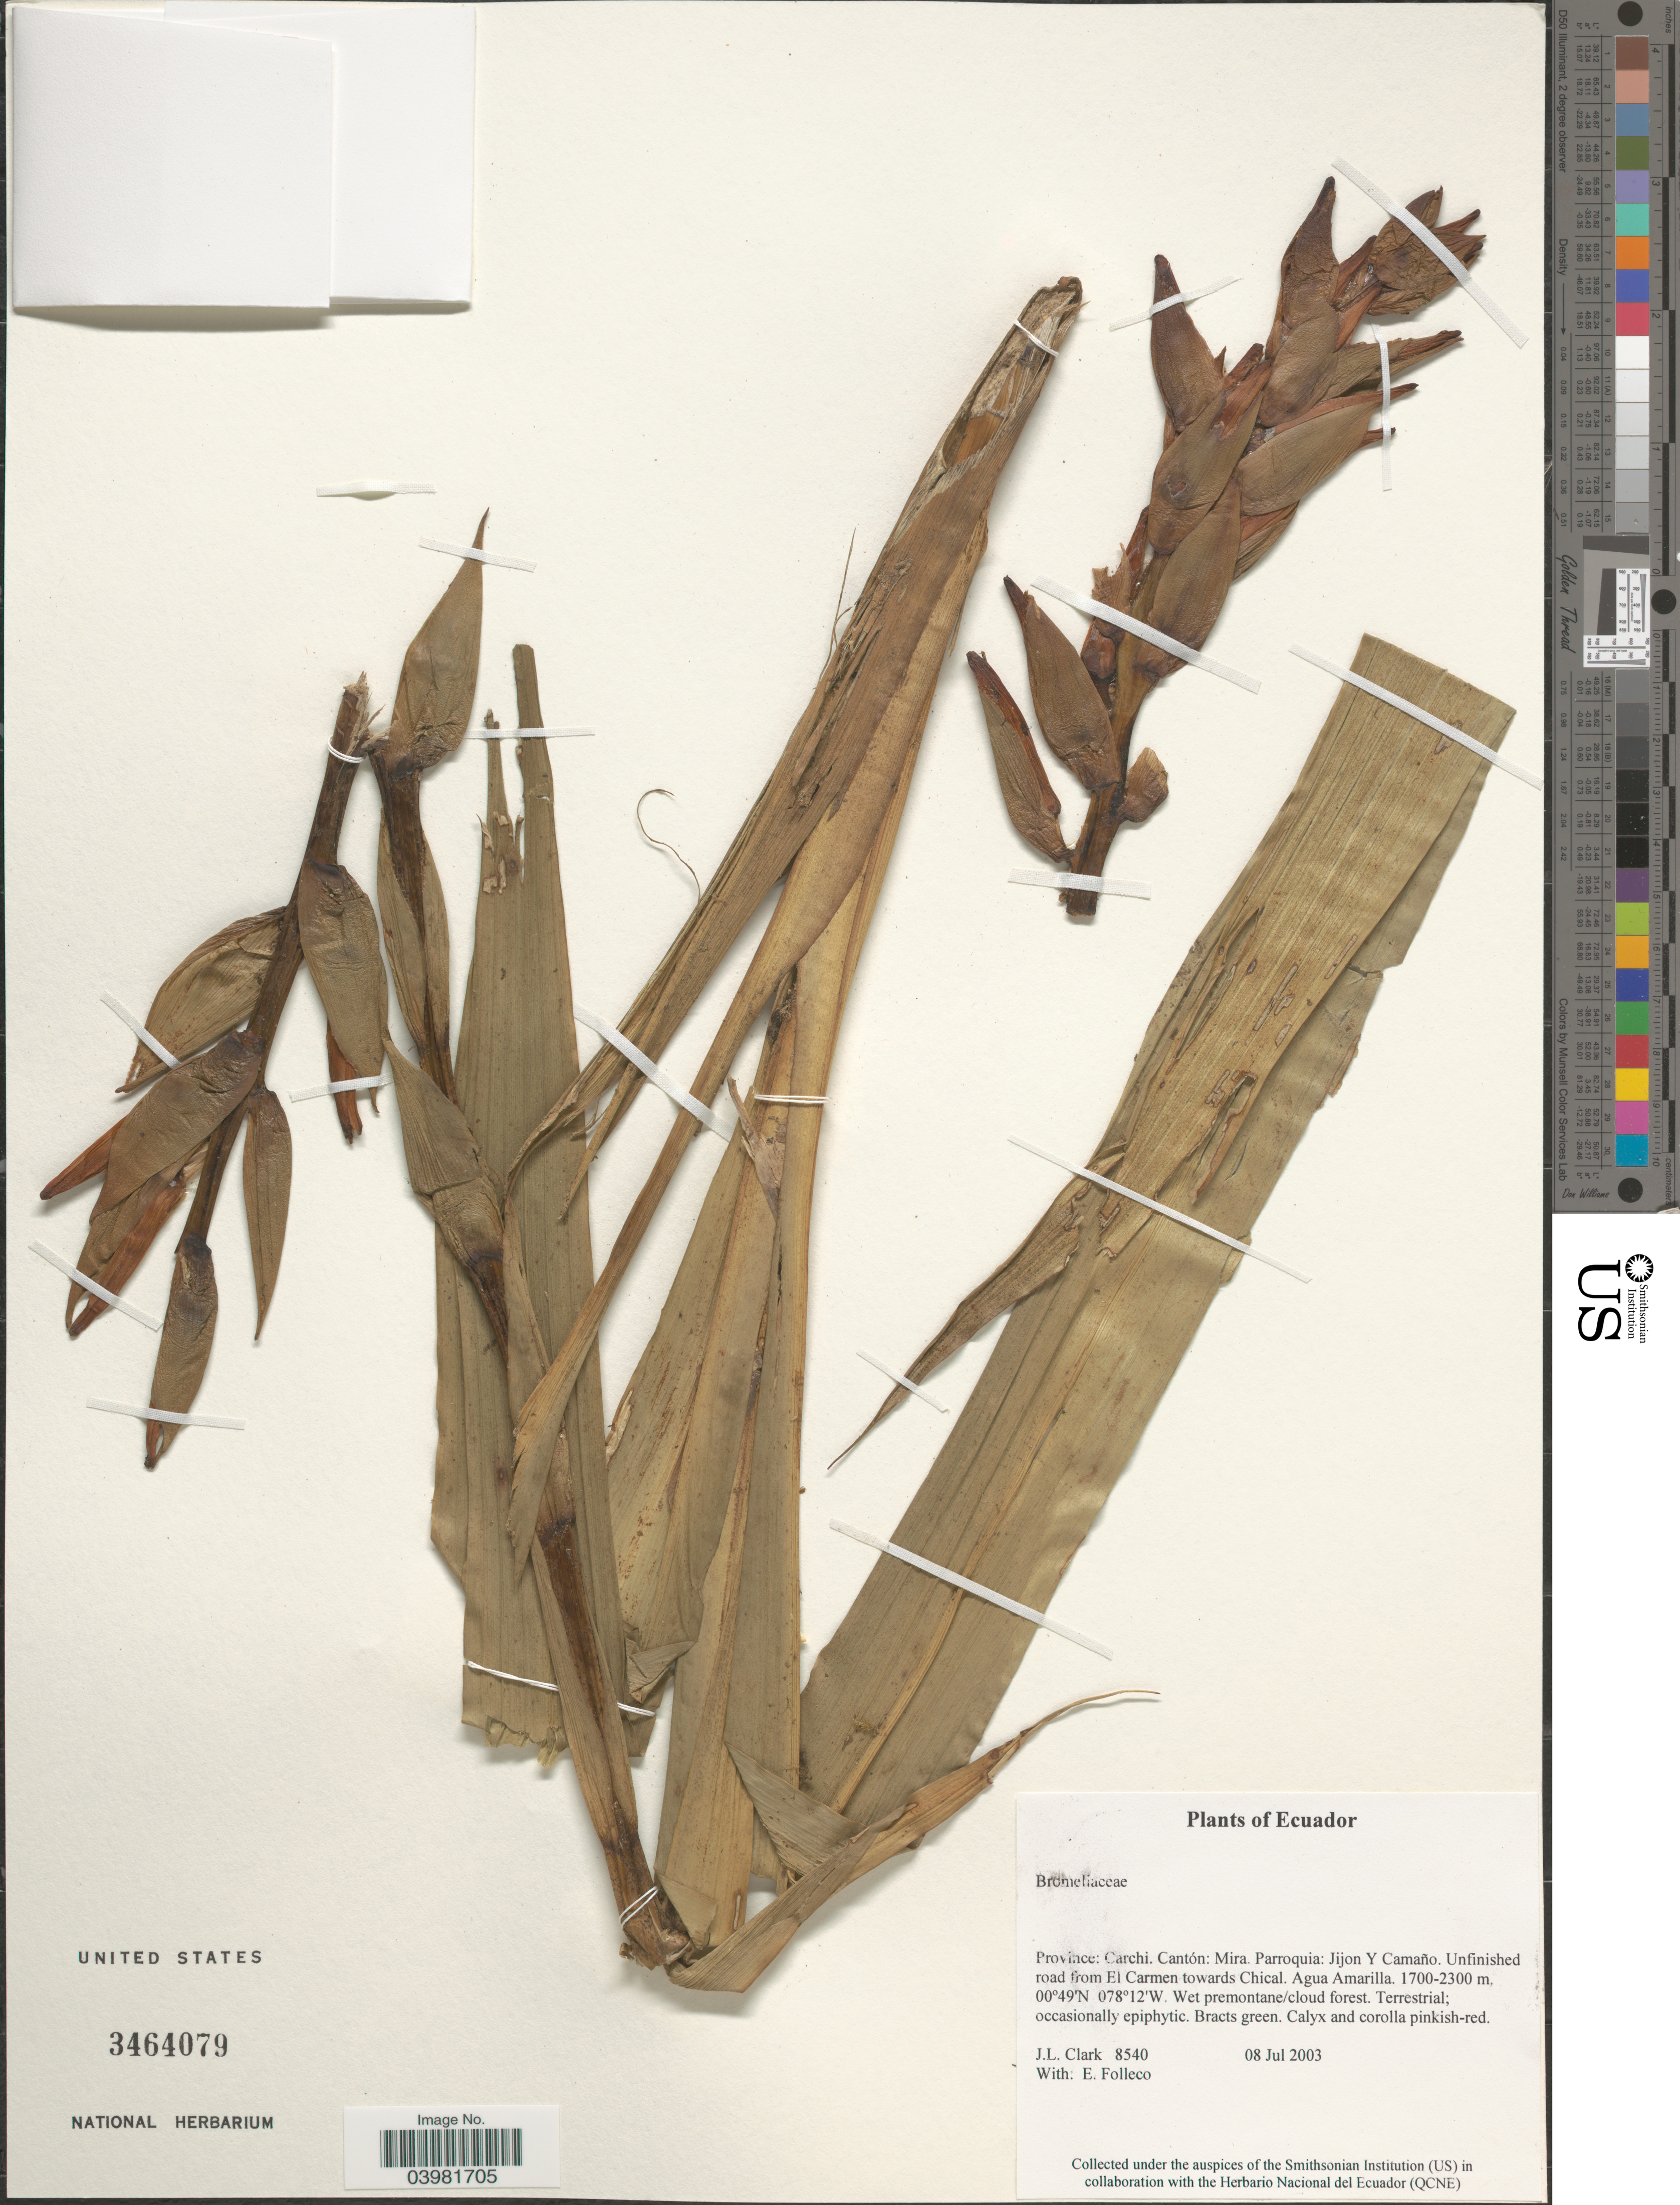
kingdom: Plantae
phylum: Tracheophyta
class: Liliopsida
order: Poales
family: Bromeliaceae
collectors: J. L. Clark & E. Folleco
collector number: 8540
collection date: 2003-07-08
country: Ecuador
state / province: Carchi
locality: Cantón: Mira. Parroquia: Jijon Y Camaño. Unfinished road from El Carmen towards Chical. Agua Amarilla.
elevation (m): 1700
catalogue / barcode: US 3464079